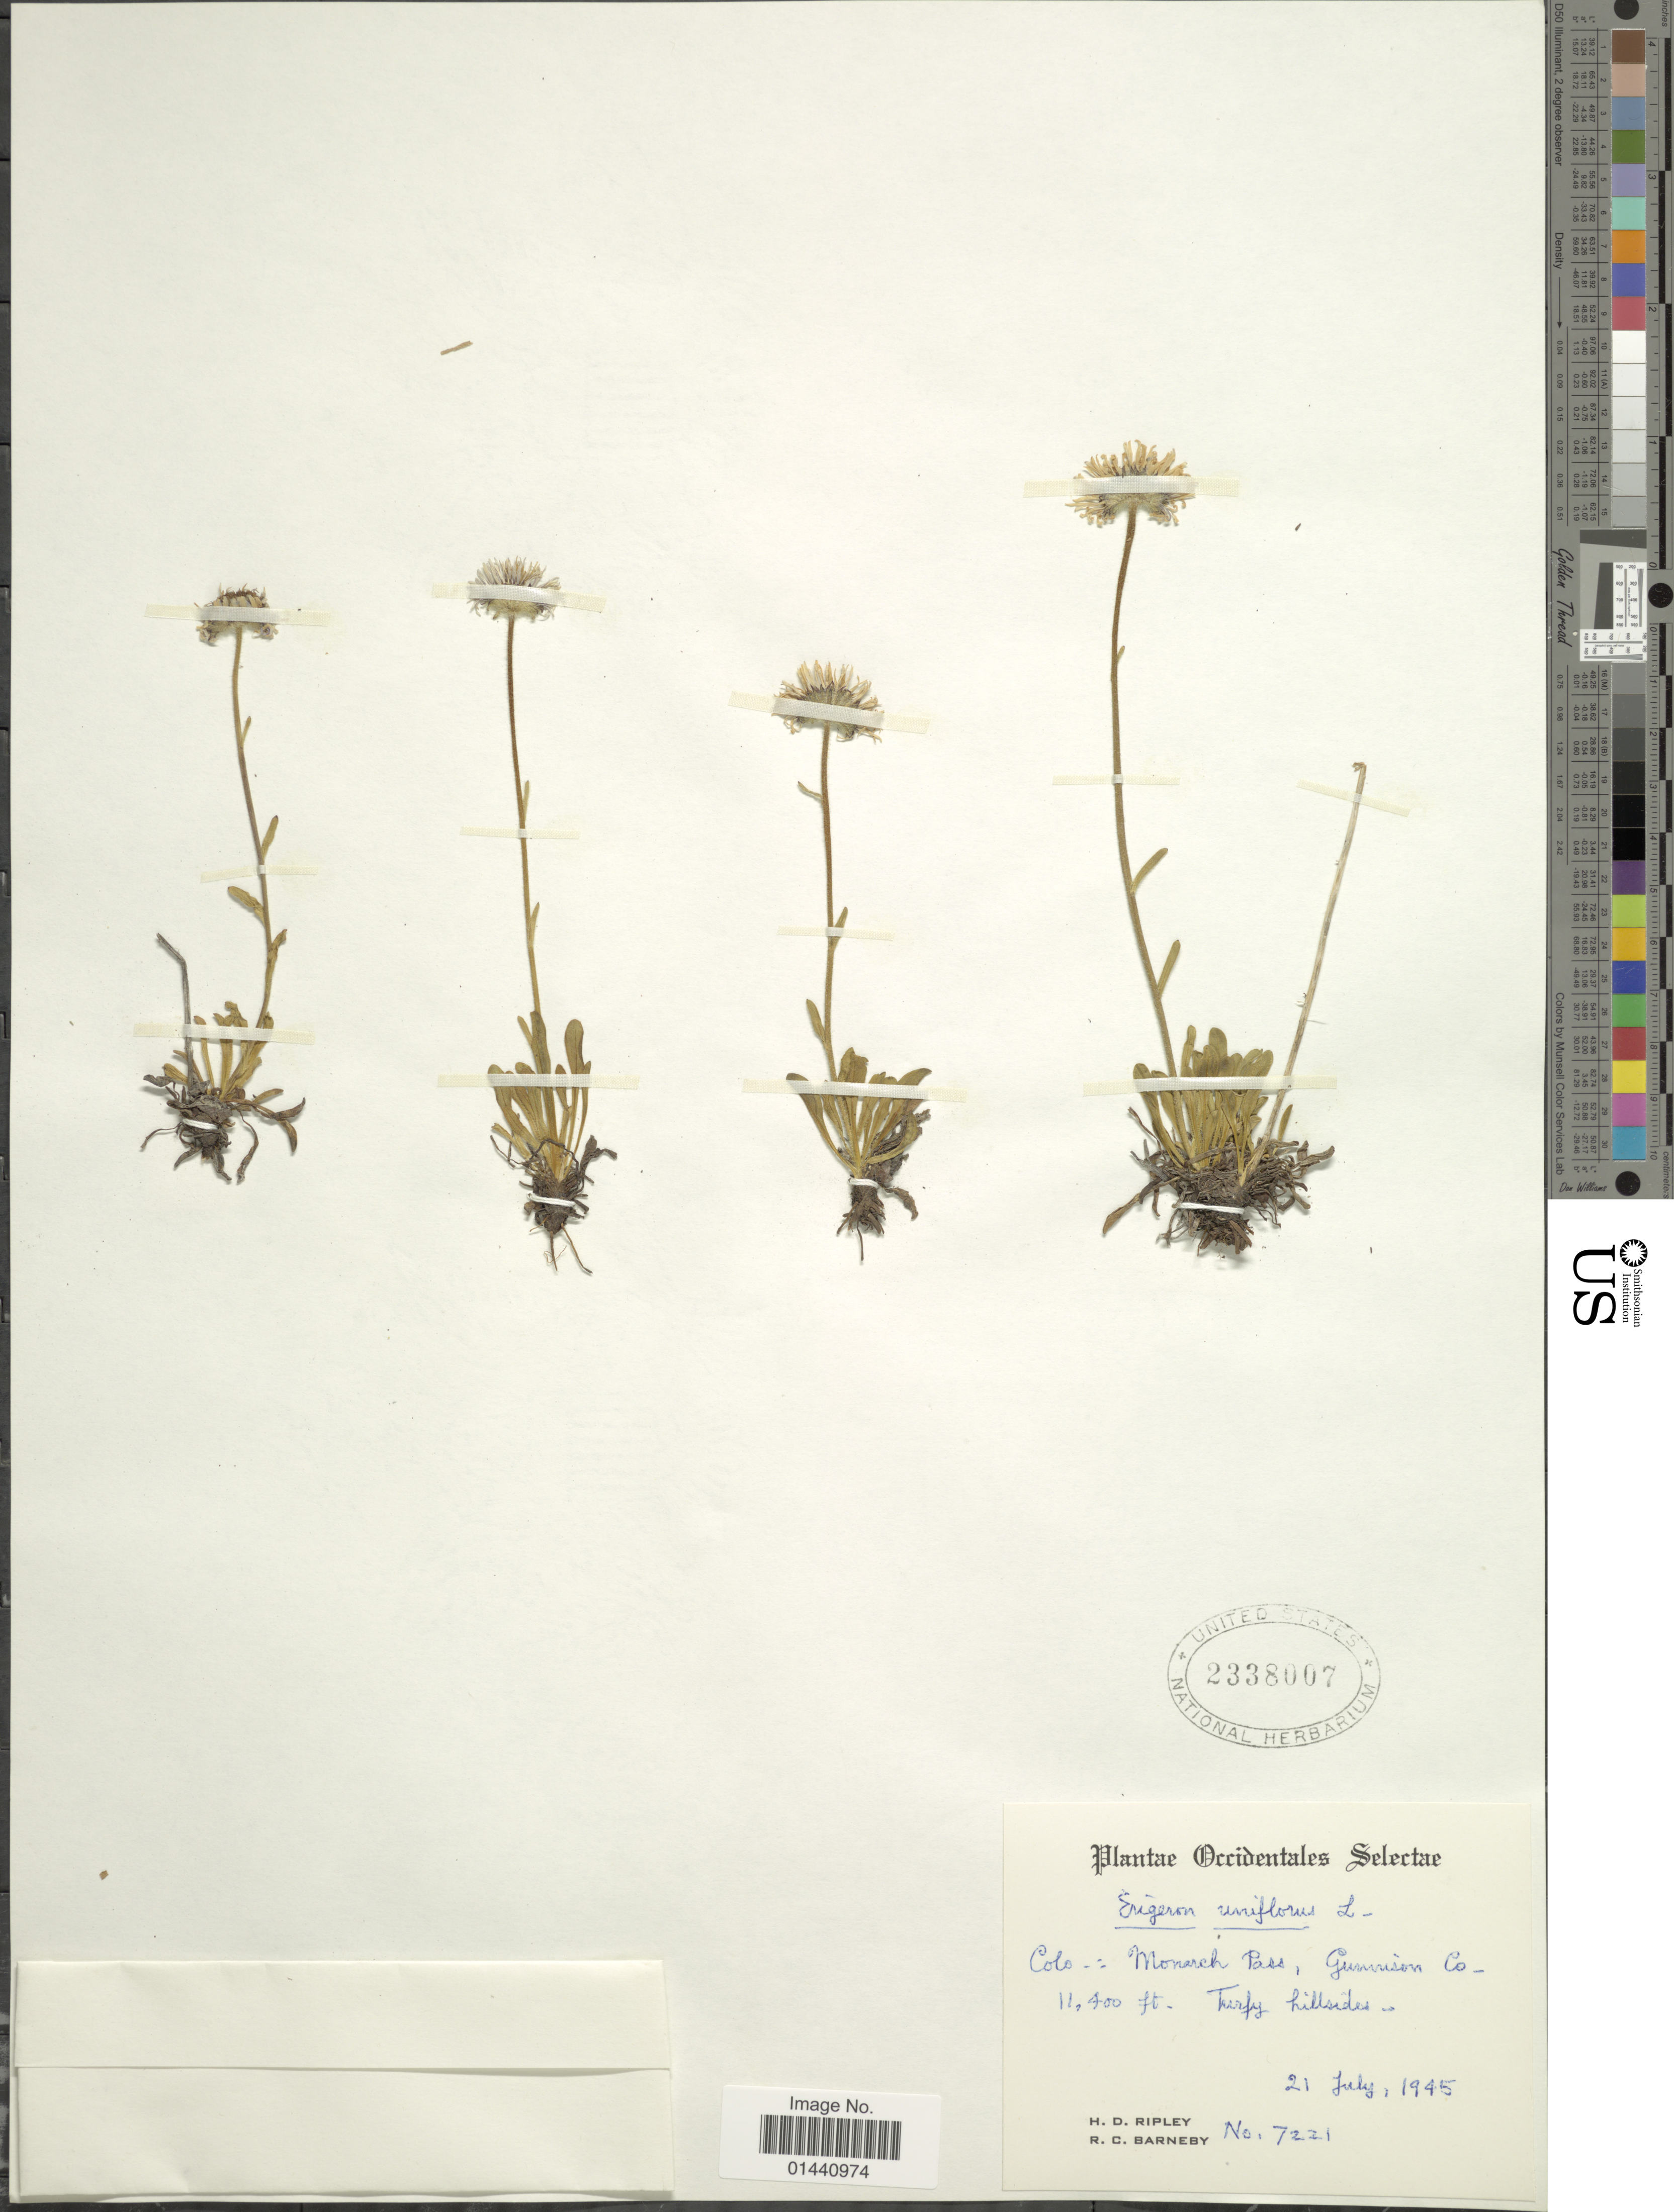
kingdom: Plantae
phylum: Tracheophyta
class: Magnoliopsida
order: Asterales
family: Asteraceae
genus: Erigeron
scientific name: Erigeron eriocephalus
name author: J. Vahl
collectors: H. Ripley & R. C. Barneby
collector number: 7221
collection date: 1945-07-21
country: United States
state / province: Colorado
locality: Monarch Pass, Gunnison Co.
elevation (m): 3475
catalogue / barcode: US 2338007